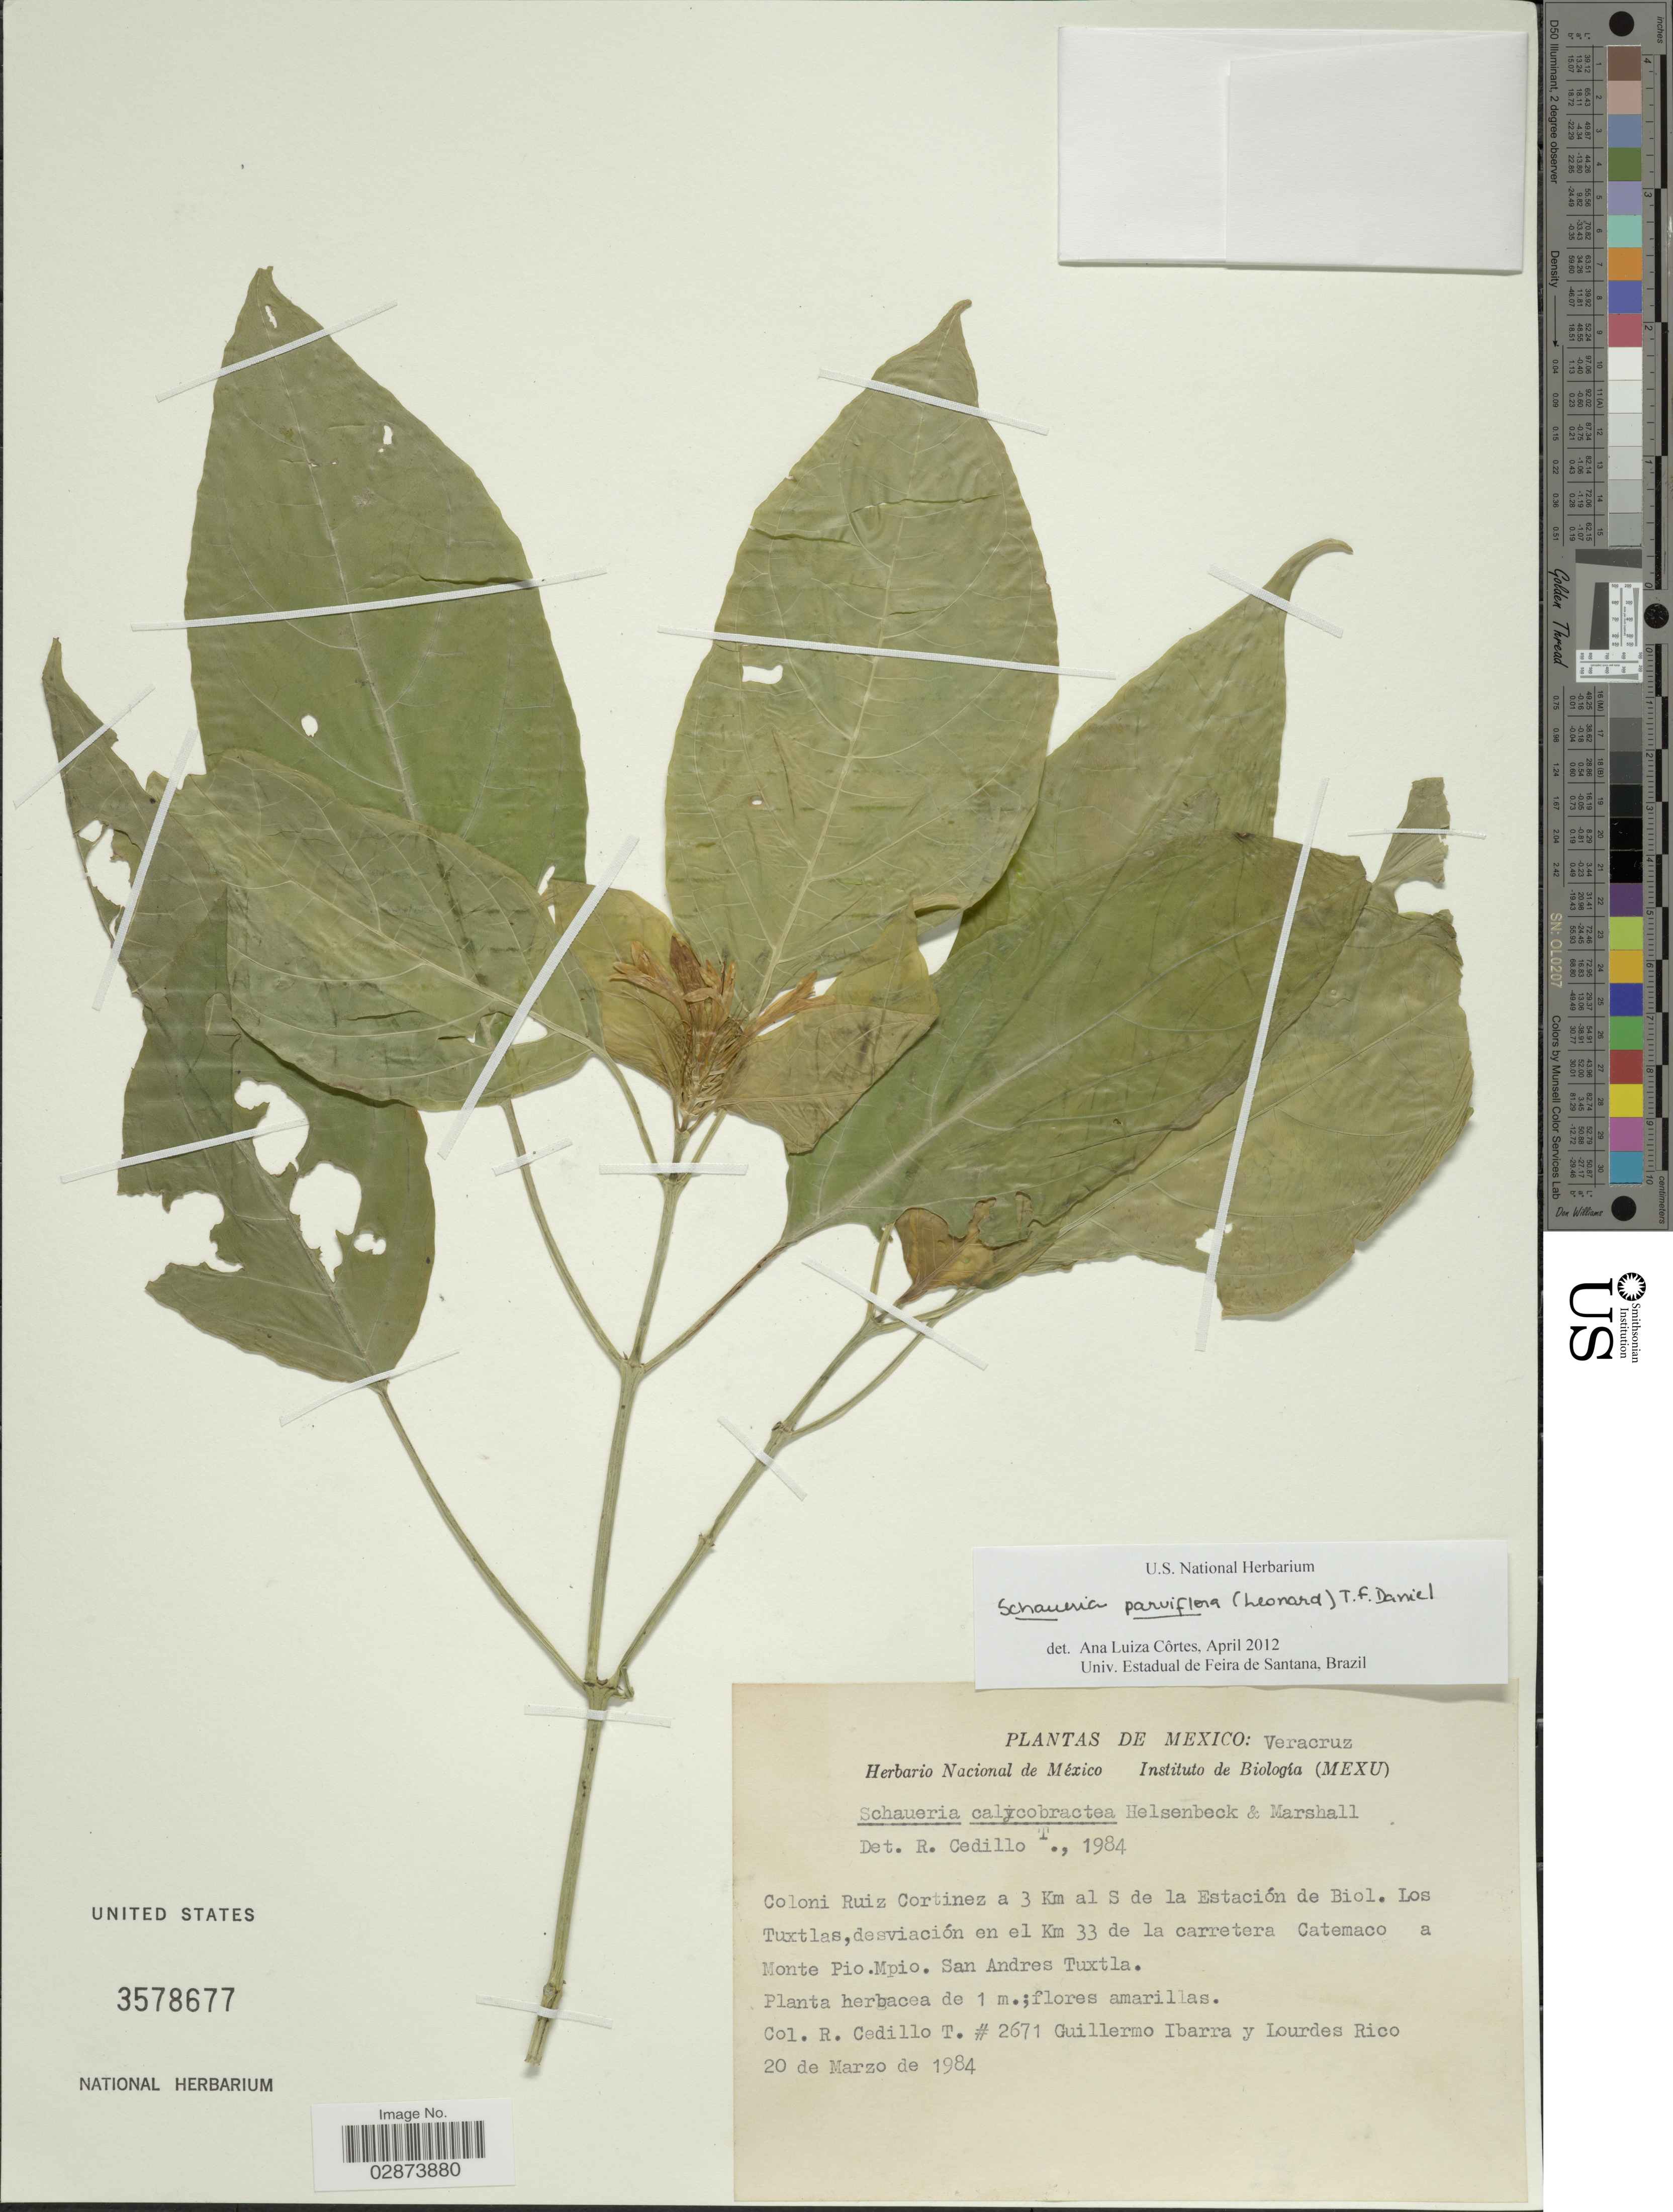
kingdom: Plantae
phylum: Tracheophyta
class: Magnoliopsida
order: Lamiales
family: Acanthaceae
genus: Schaueria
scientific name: Schaueria parviflora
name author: (Leonard) T.F. Daniel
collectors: R. CedilloT., G. Ibarra & L. Rico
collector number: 2671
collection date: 1984-03-20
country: Mexico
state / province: Veracruz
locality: Veracruz. Coloni Ruiz Cortinez a 3 Km al S de la Estación de Biol. Los Tuxtlas, desviación en el Km 33 de la carretera Catemaco a Monte Pio. Mpio. San Andres Tuxtla.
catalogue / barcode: US 3578677